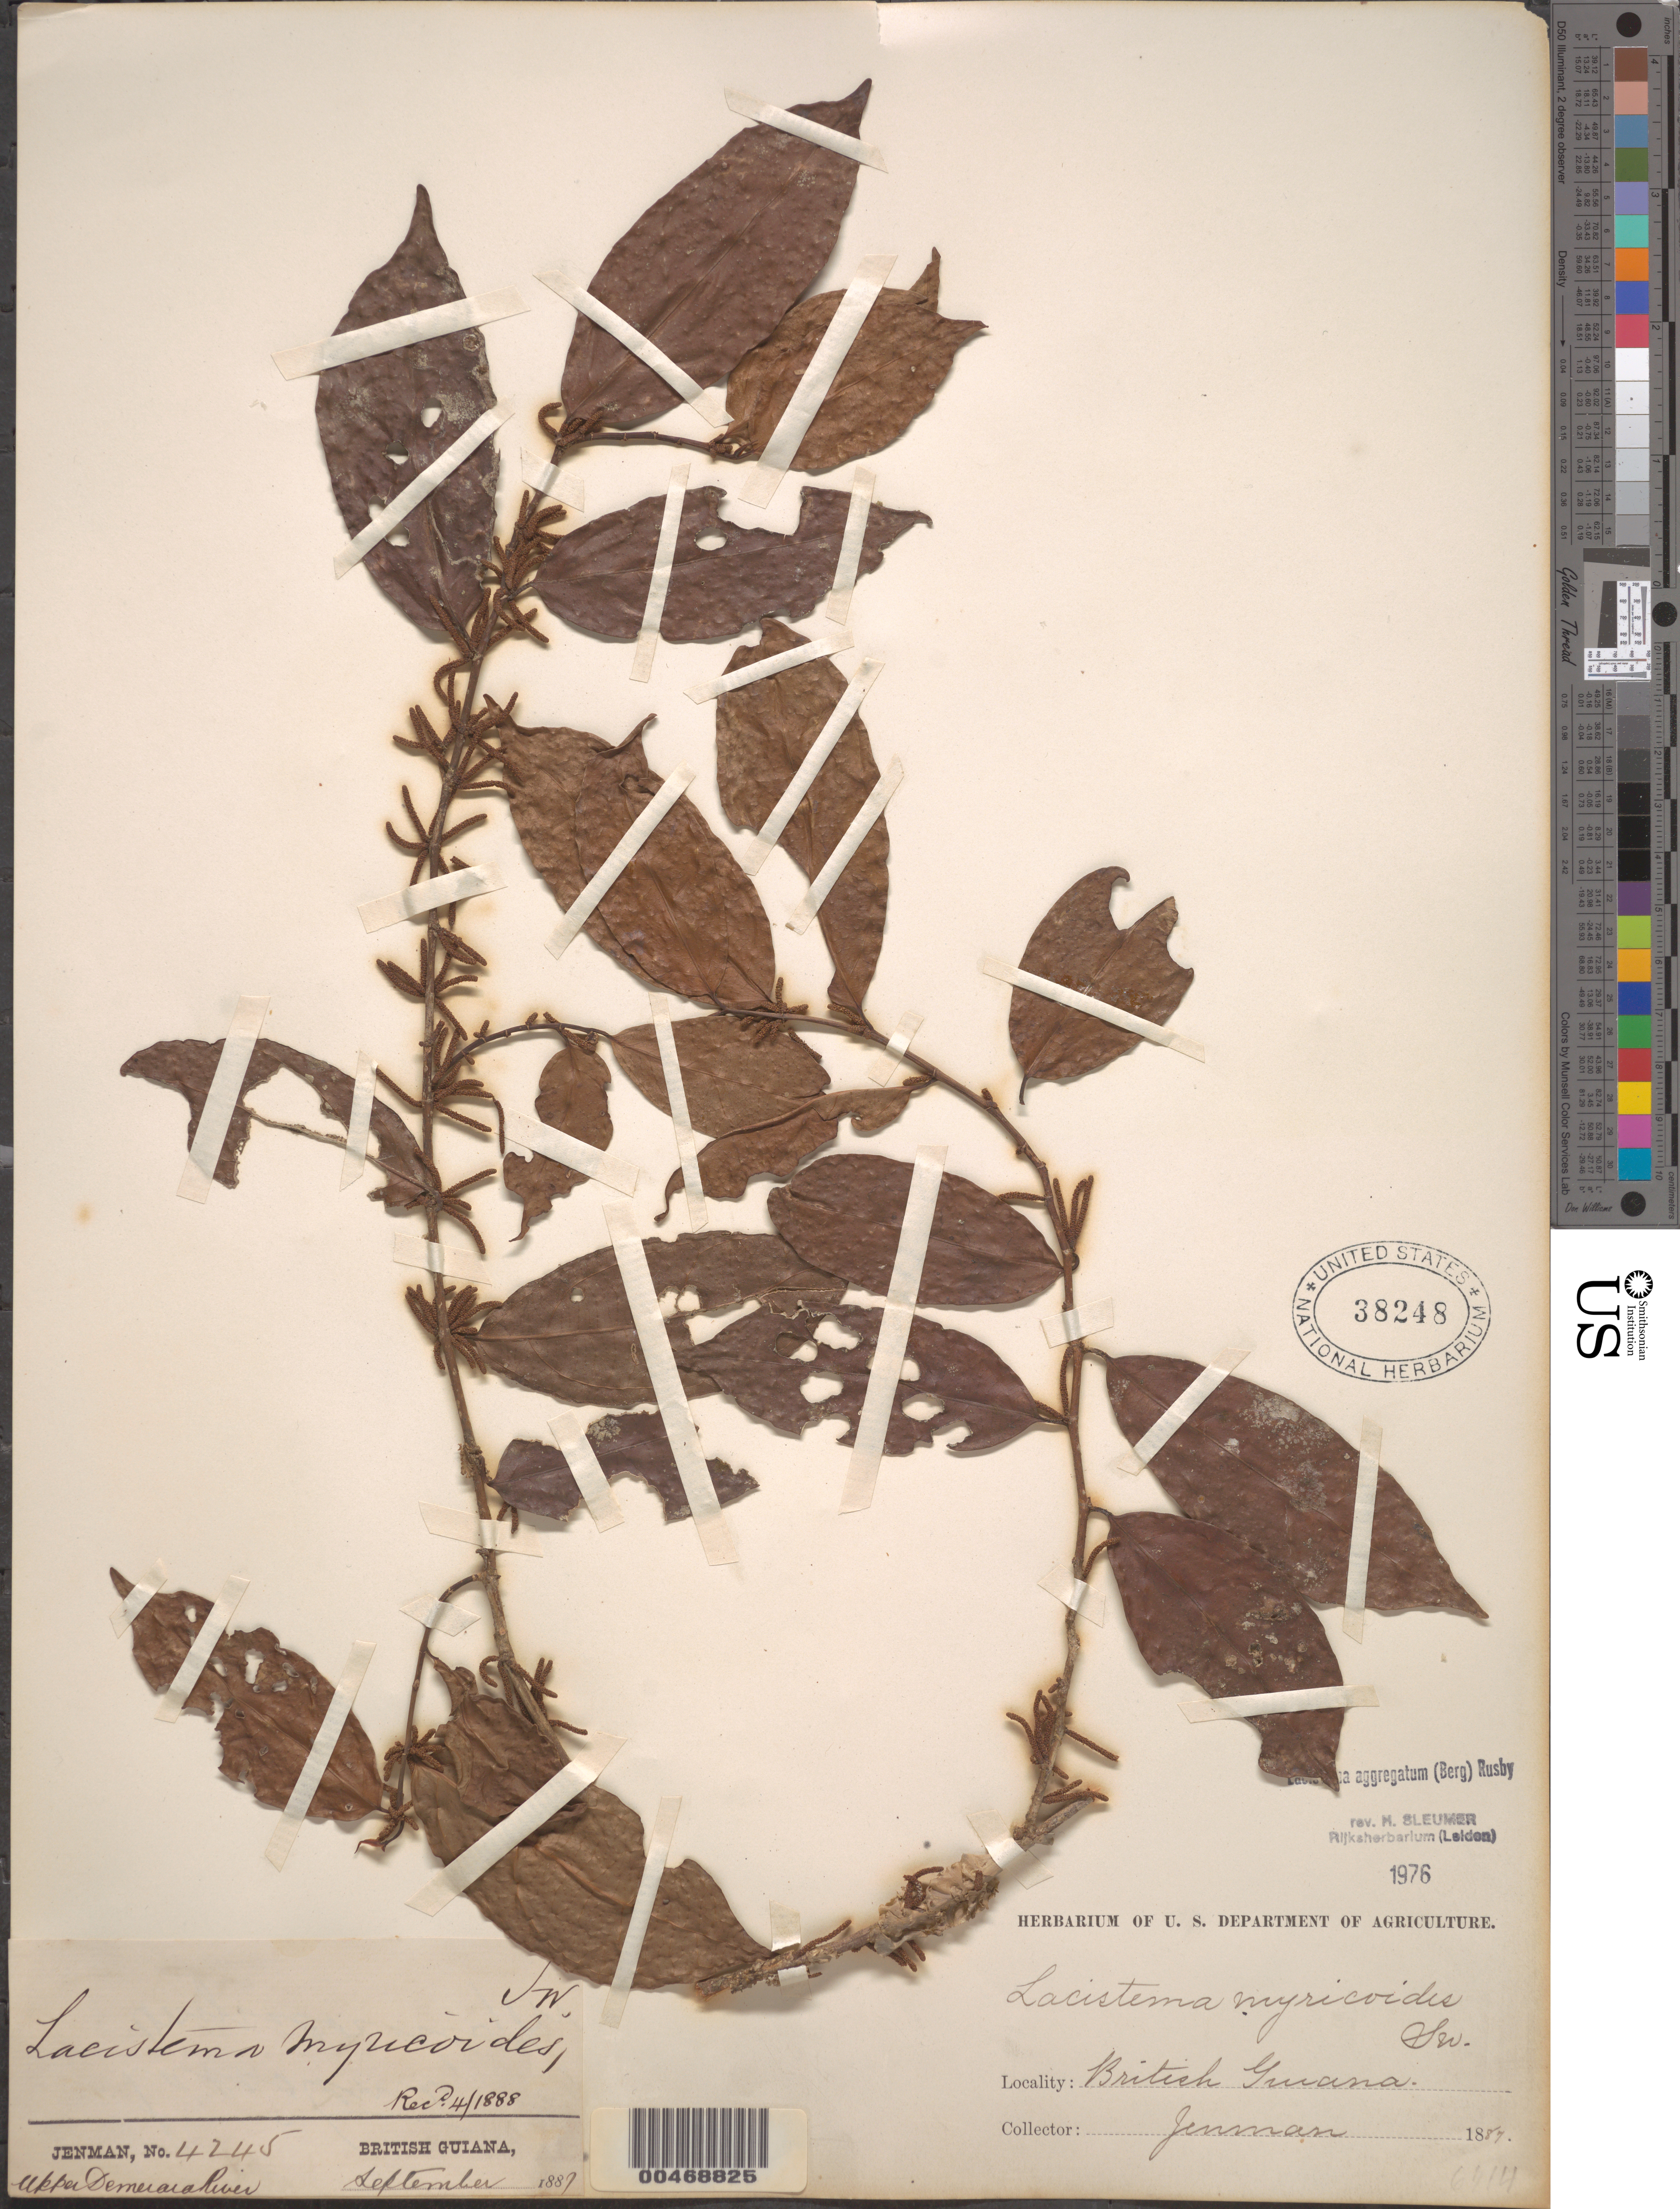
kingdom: Plantae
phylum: Tracheophyta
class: Magnoliopsida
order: Malpighiales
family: Lacistemataceae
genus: Lacistema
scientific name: Lacistema aggregatum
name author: (P.J. Bergius) Rusby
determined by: Sleumer, H. O.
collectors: G. S. Jenman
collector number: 4245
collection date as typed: September 1887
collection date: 1887-09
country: Guyana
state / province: U. Demerara-Berbice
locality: Upper Demerara River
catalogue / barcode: US 38248